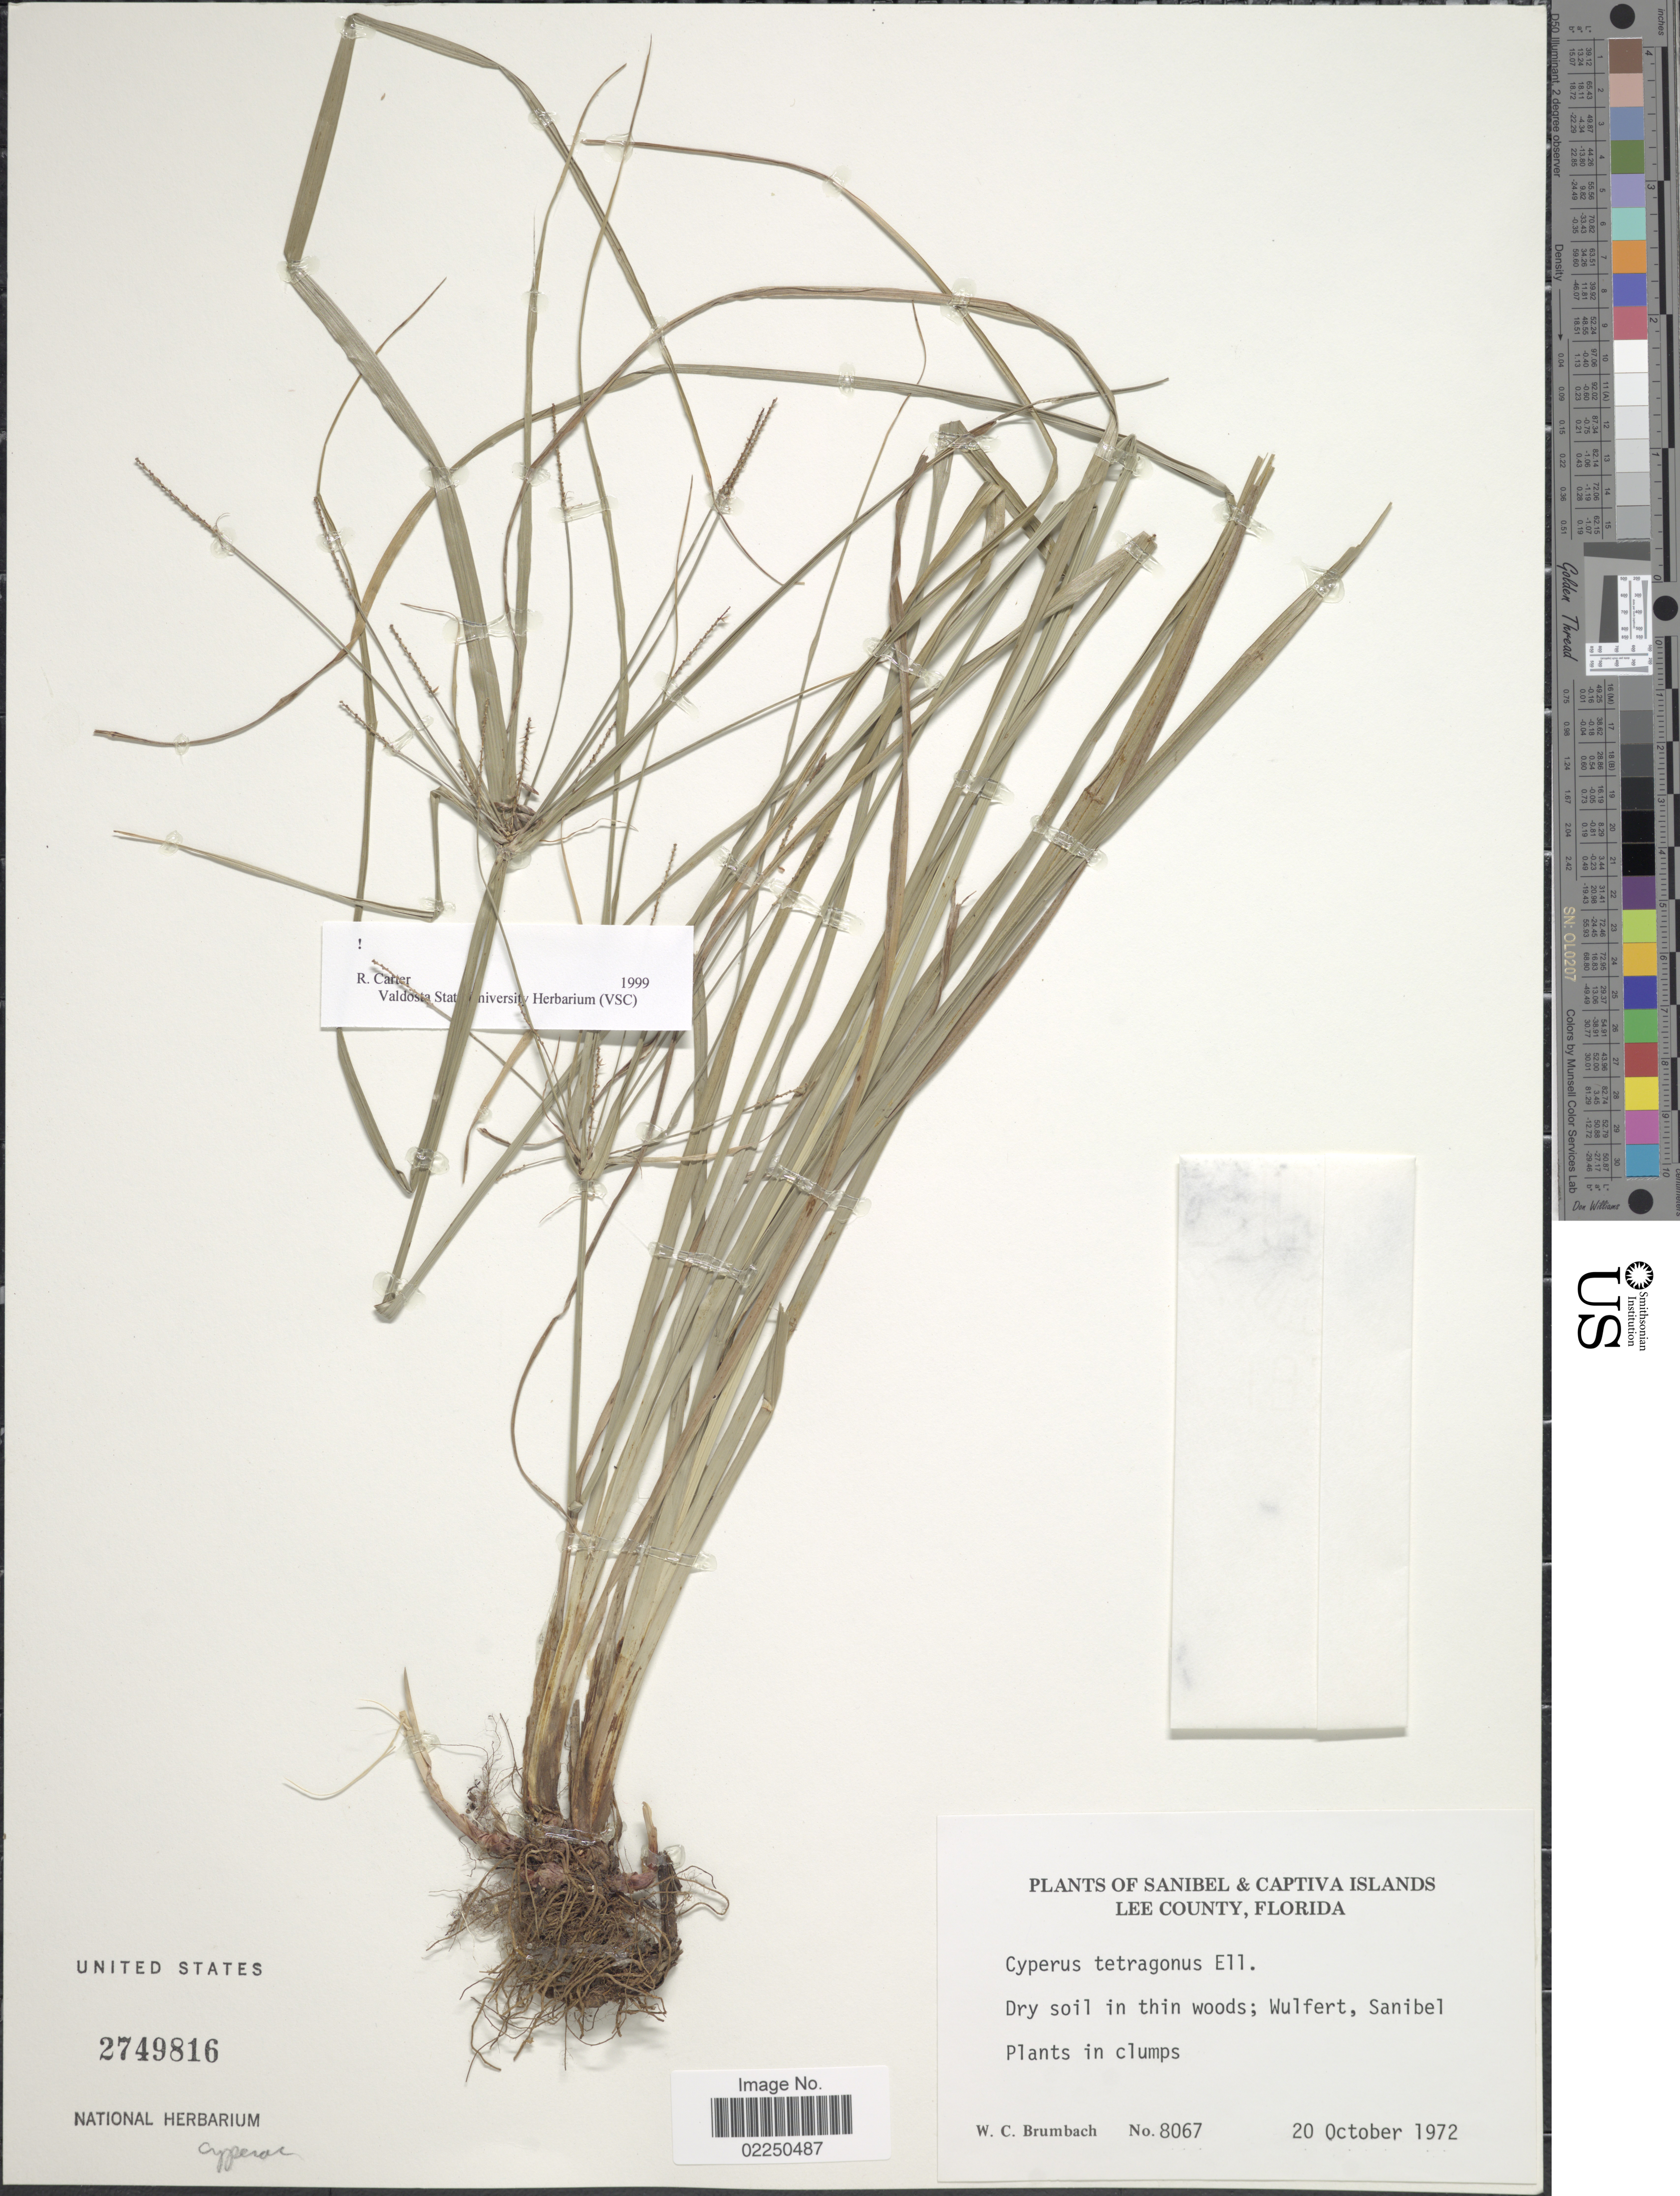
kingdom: Plantae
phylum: Tracheophyta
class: Liliopsida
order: Poales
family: Cyperaceae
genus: Cyperus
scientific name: Cyperus tetragonus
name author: Elliott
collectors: W. C. Brumbach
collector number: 8067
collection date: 1972-10-20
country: United States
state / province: Florida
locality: Sanibel & Captiva Islands. Lee County. Dry soil in thin woods; Wulfert, Sanibel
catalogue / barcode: US 2749816